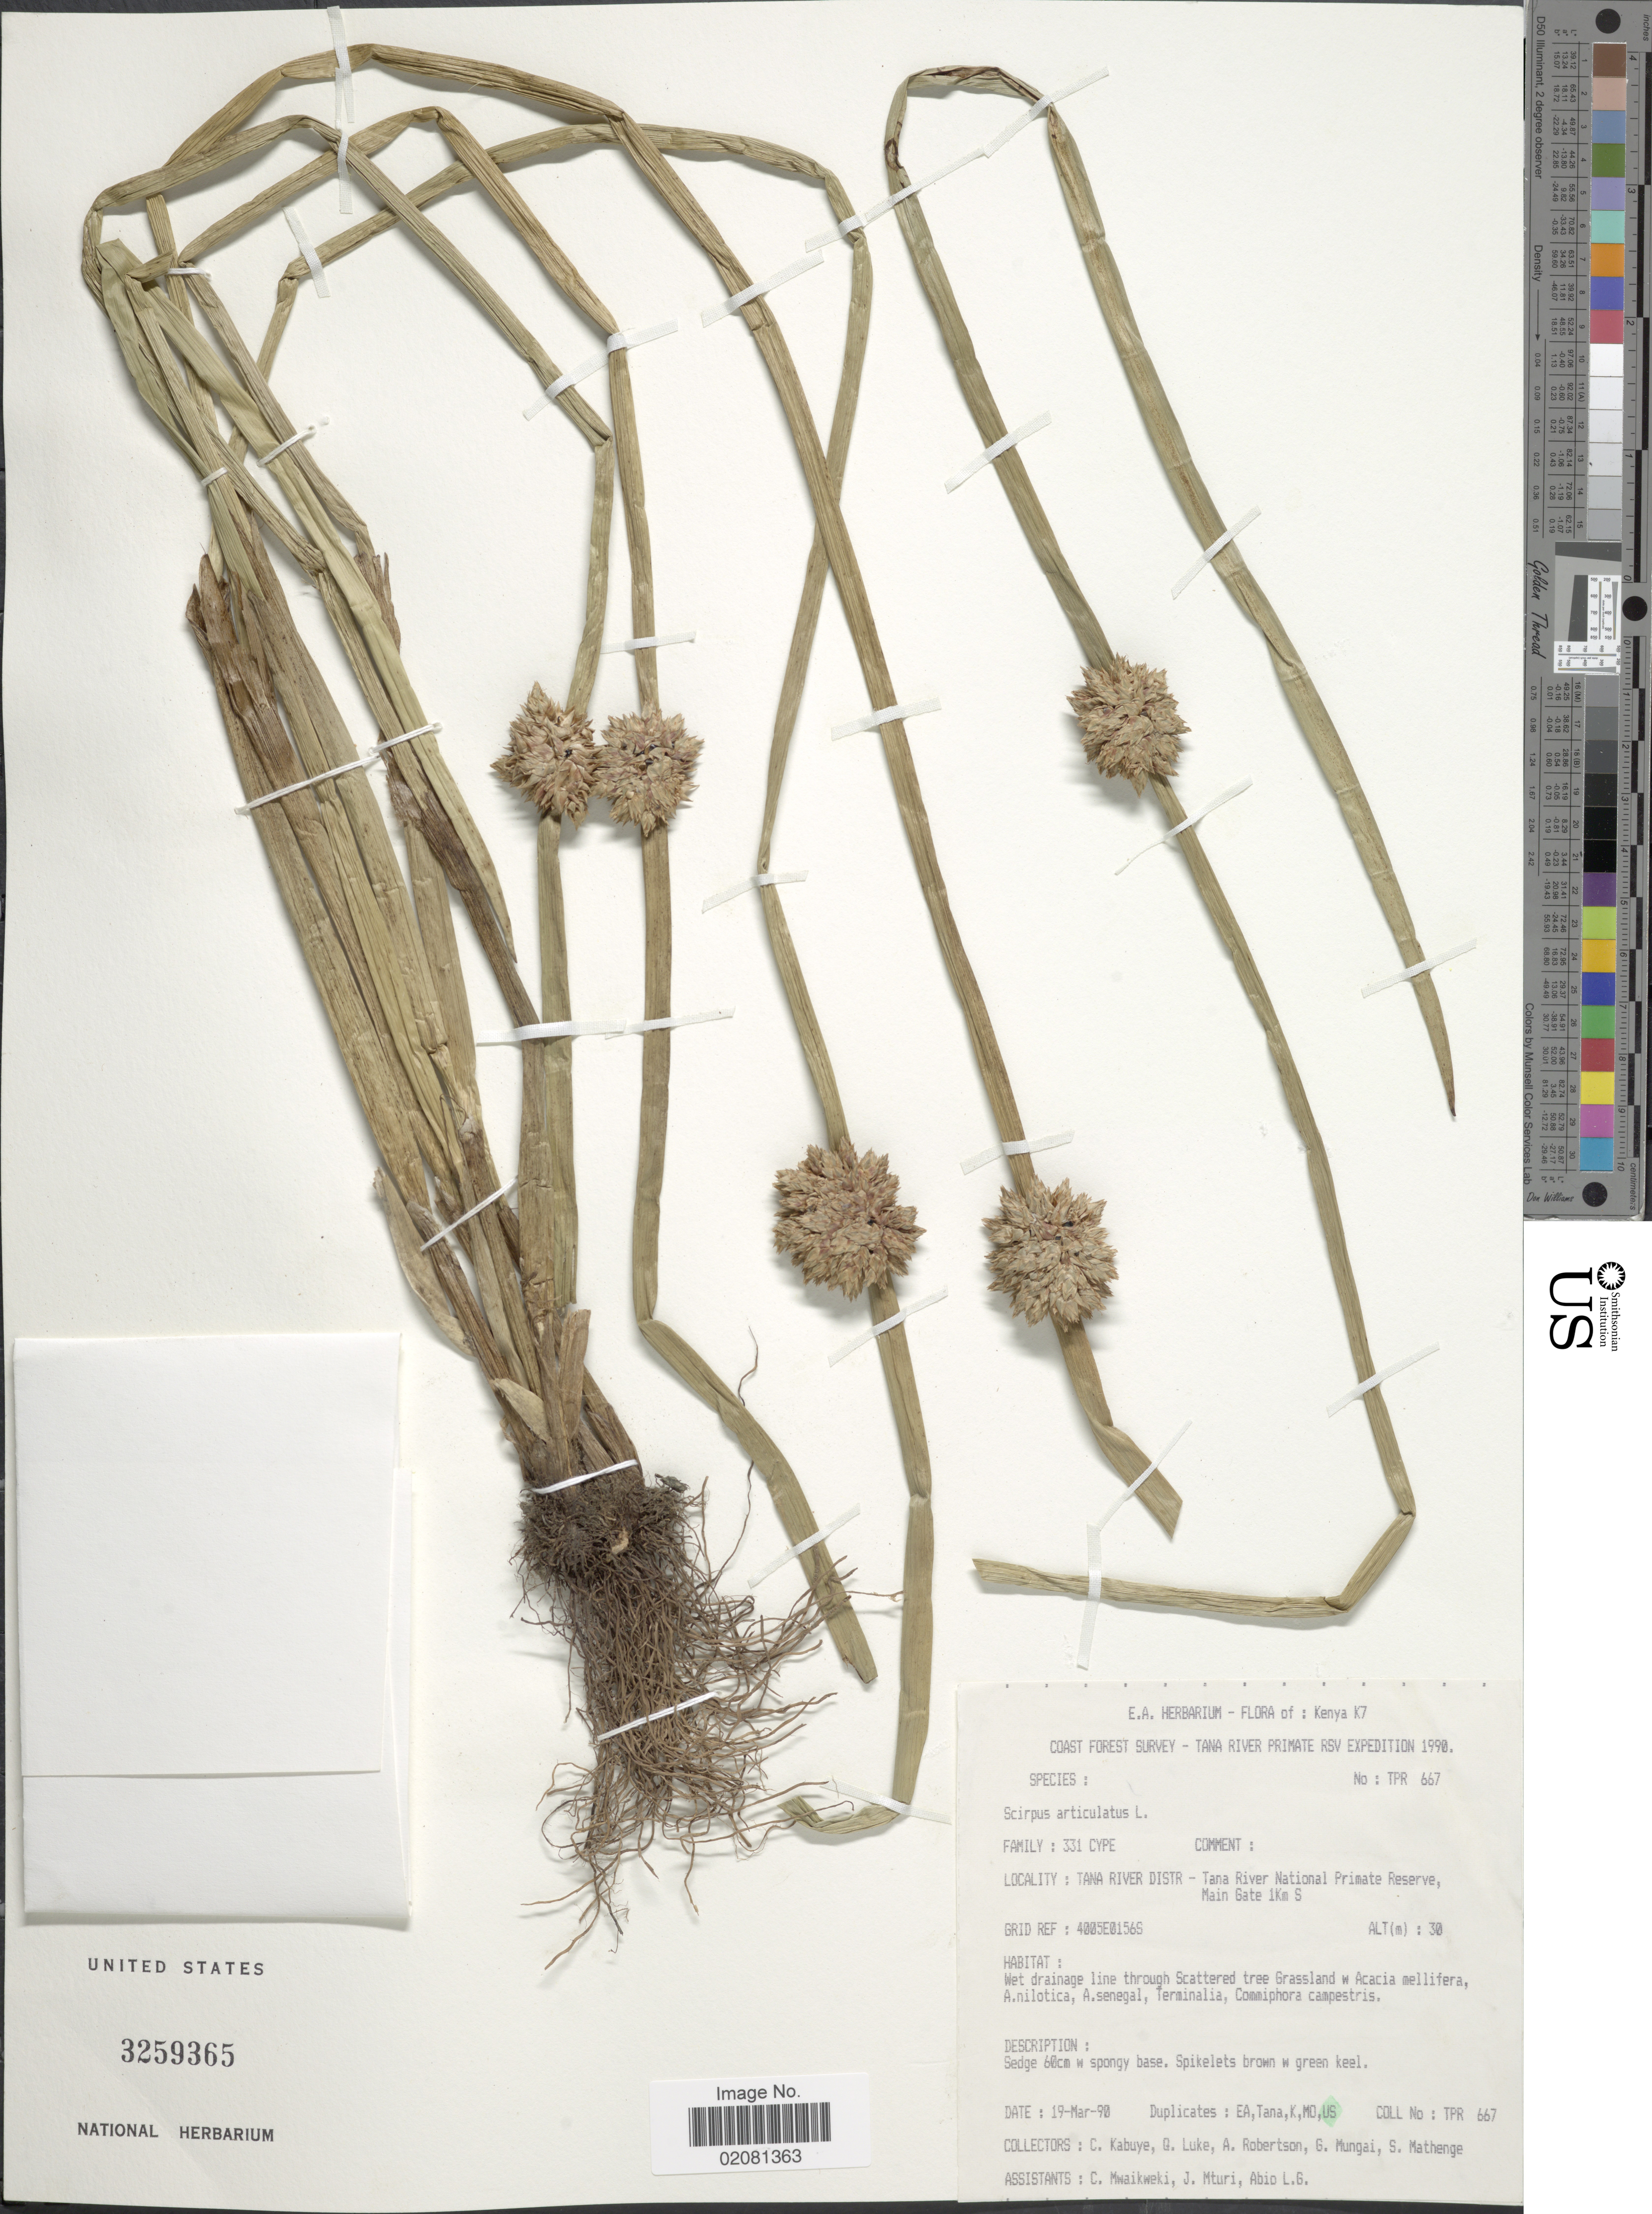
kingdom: Plantae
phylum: Tracheophyta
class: Liliopsida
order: Poales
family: Cyperaceae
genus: Schoenoplectus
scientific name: Schoenoplectus articulatus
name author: (L.) Palla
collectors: C. Kabuye, G. Luke, A. Robertson, G. Mungai & et al.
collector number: TPR 667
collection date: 1990-03-19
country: Kenya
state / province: Tana River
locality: K7, Tana River Distr-Tana River National Primate Reserve, Main Gate 1 Km S, Grid Ref: 4005E0156S.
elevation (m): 30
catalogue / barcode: US 3259365